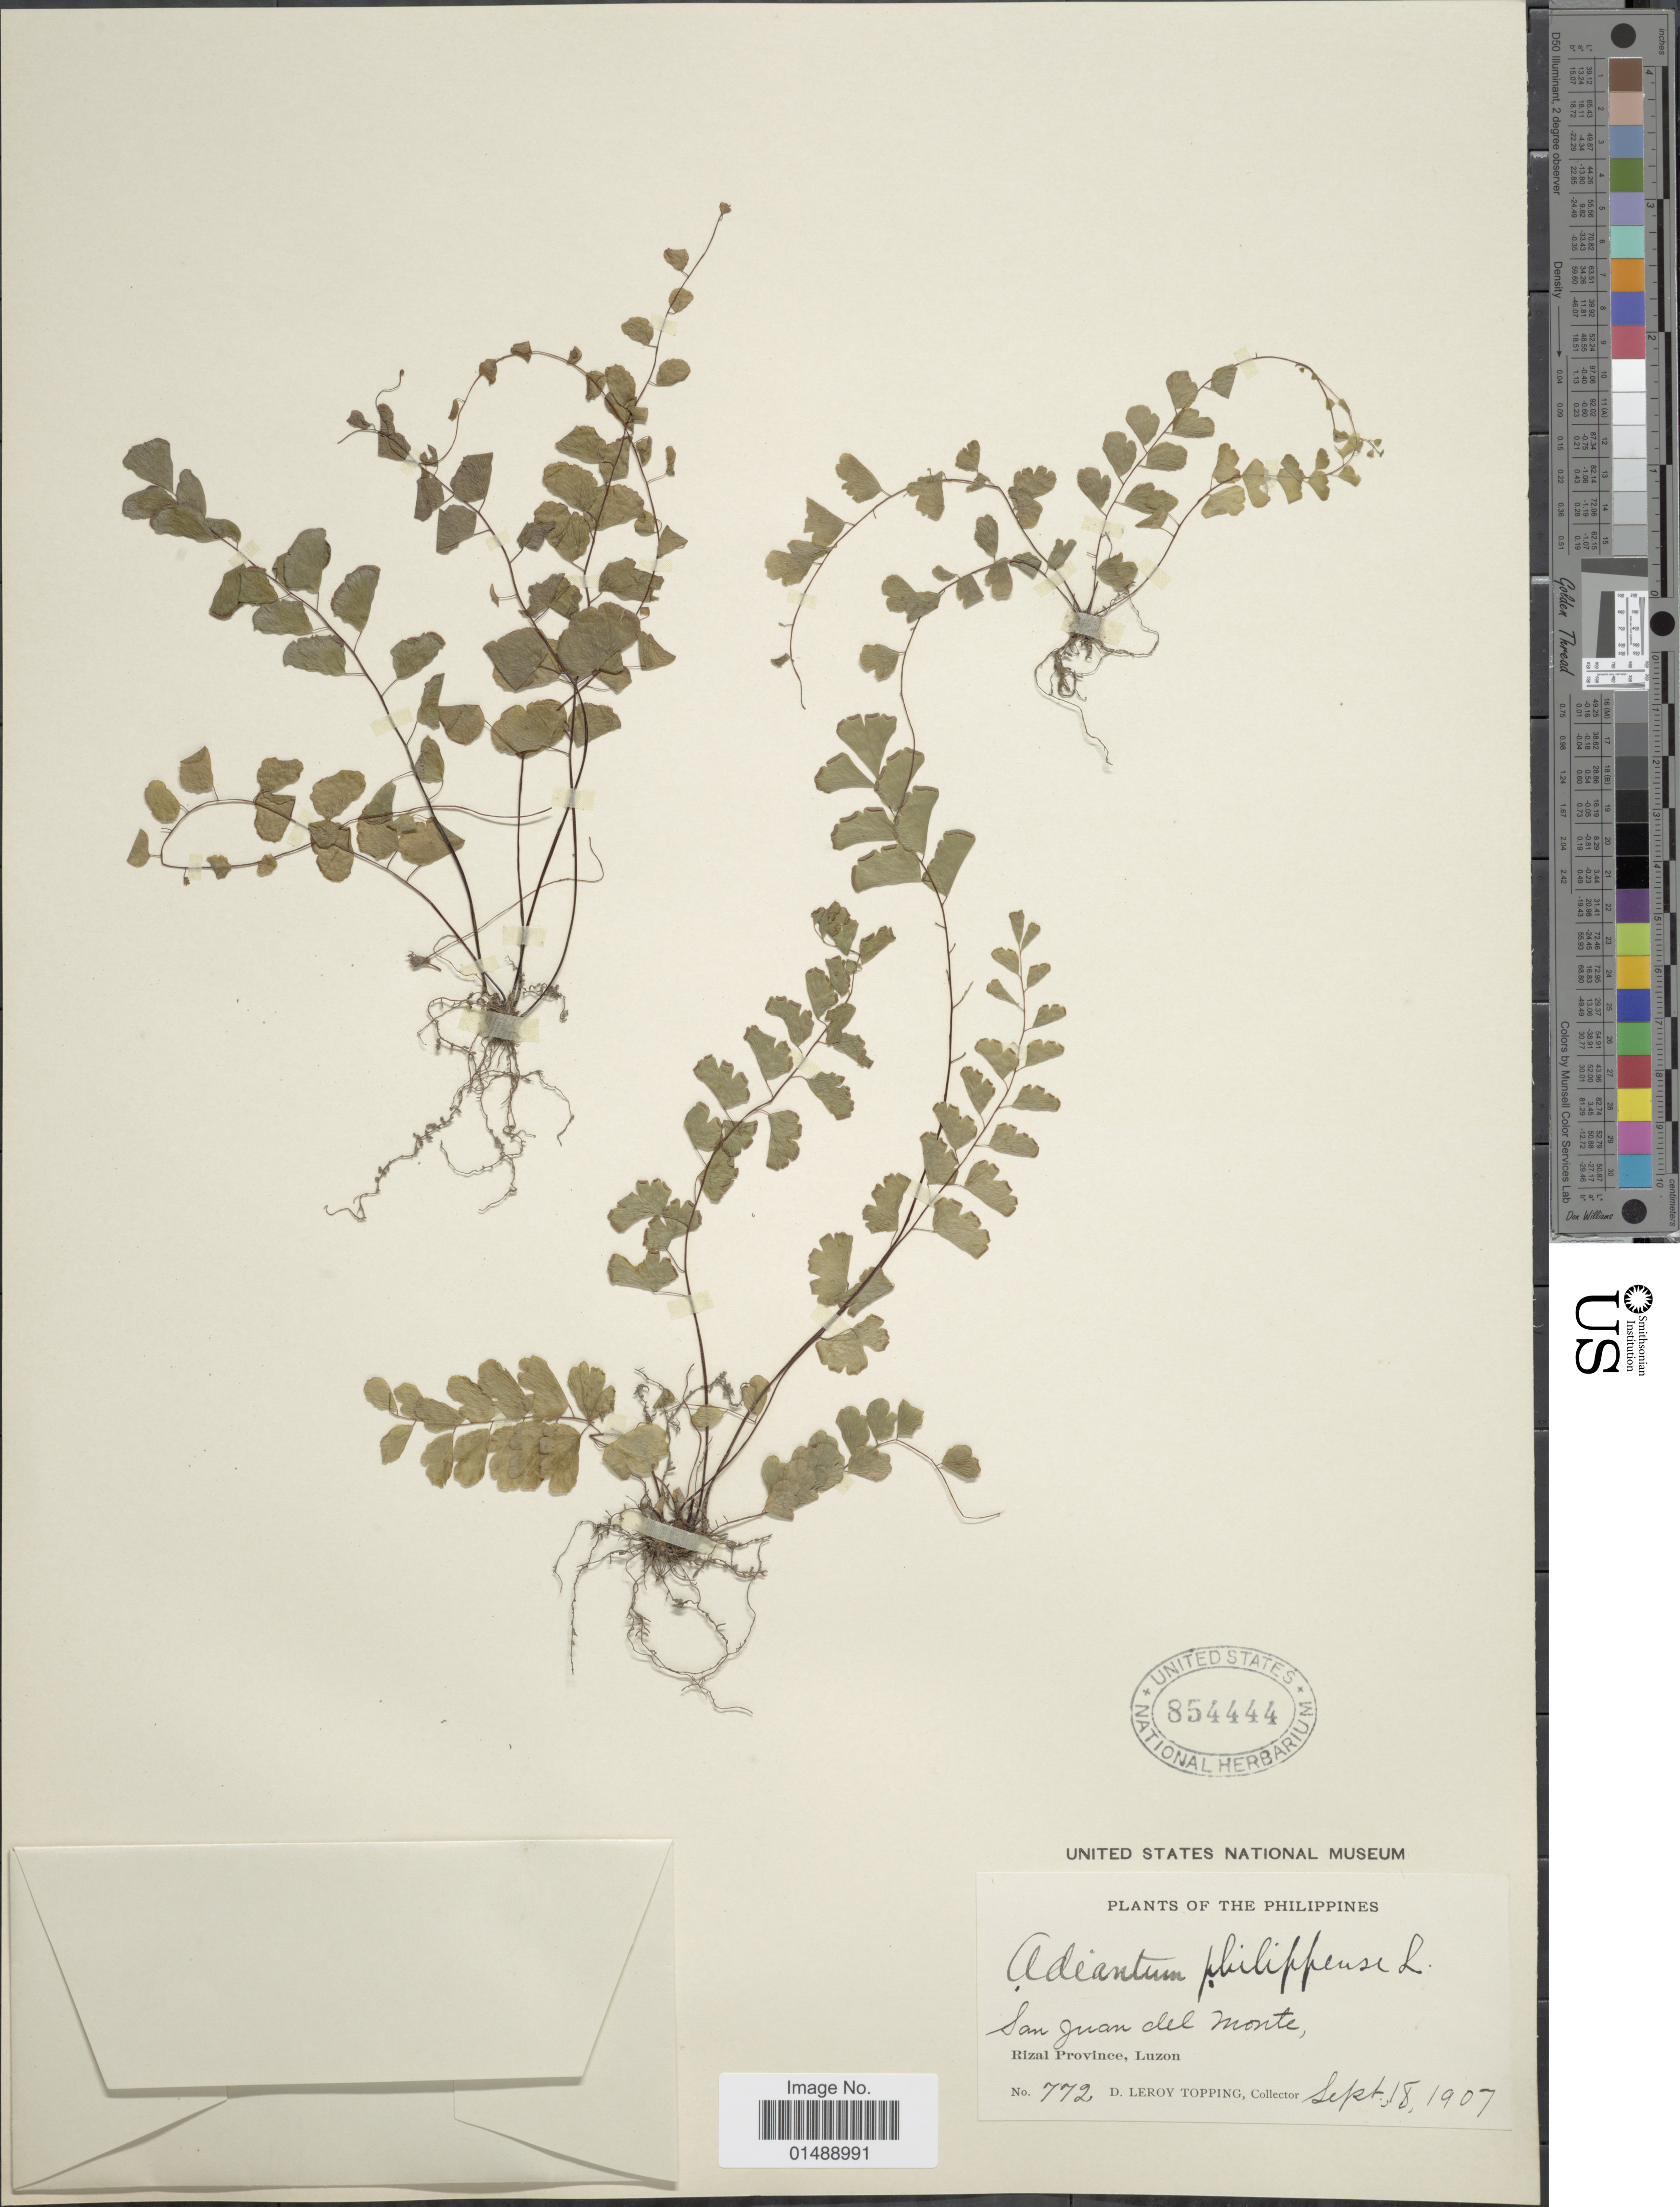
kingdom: Plantae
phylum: Tracheophyta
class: Polypodiopsida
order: Polypodiales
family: Pteridaceae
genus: Adiantum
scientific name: Adiantum philippense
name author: L.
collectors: D. L. Topping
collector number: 772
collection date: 1907-09-18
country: Philippines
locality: San Juan del Monte, Rizal Province, Luzon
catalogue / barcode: US 854444